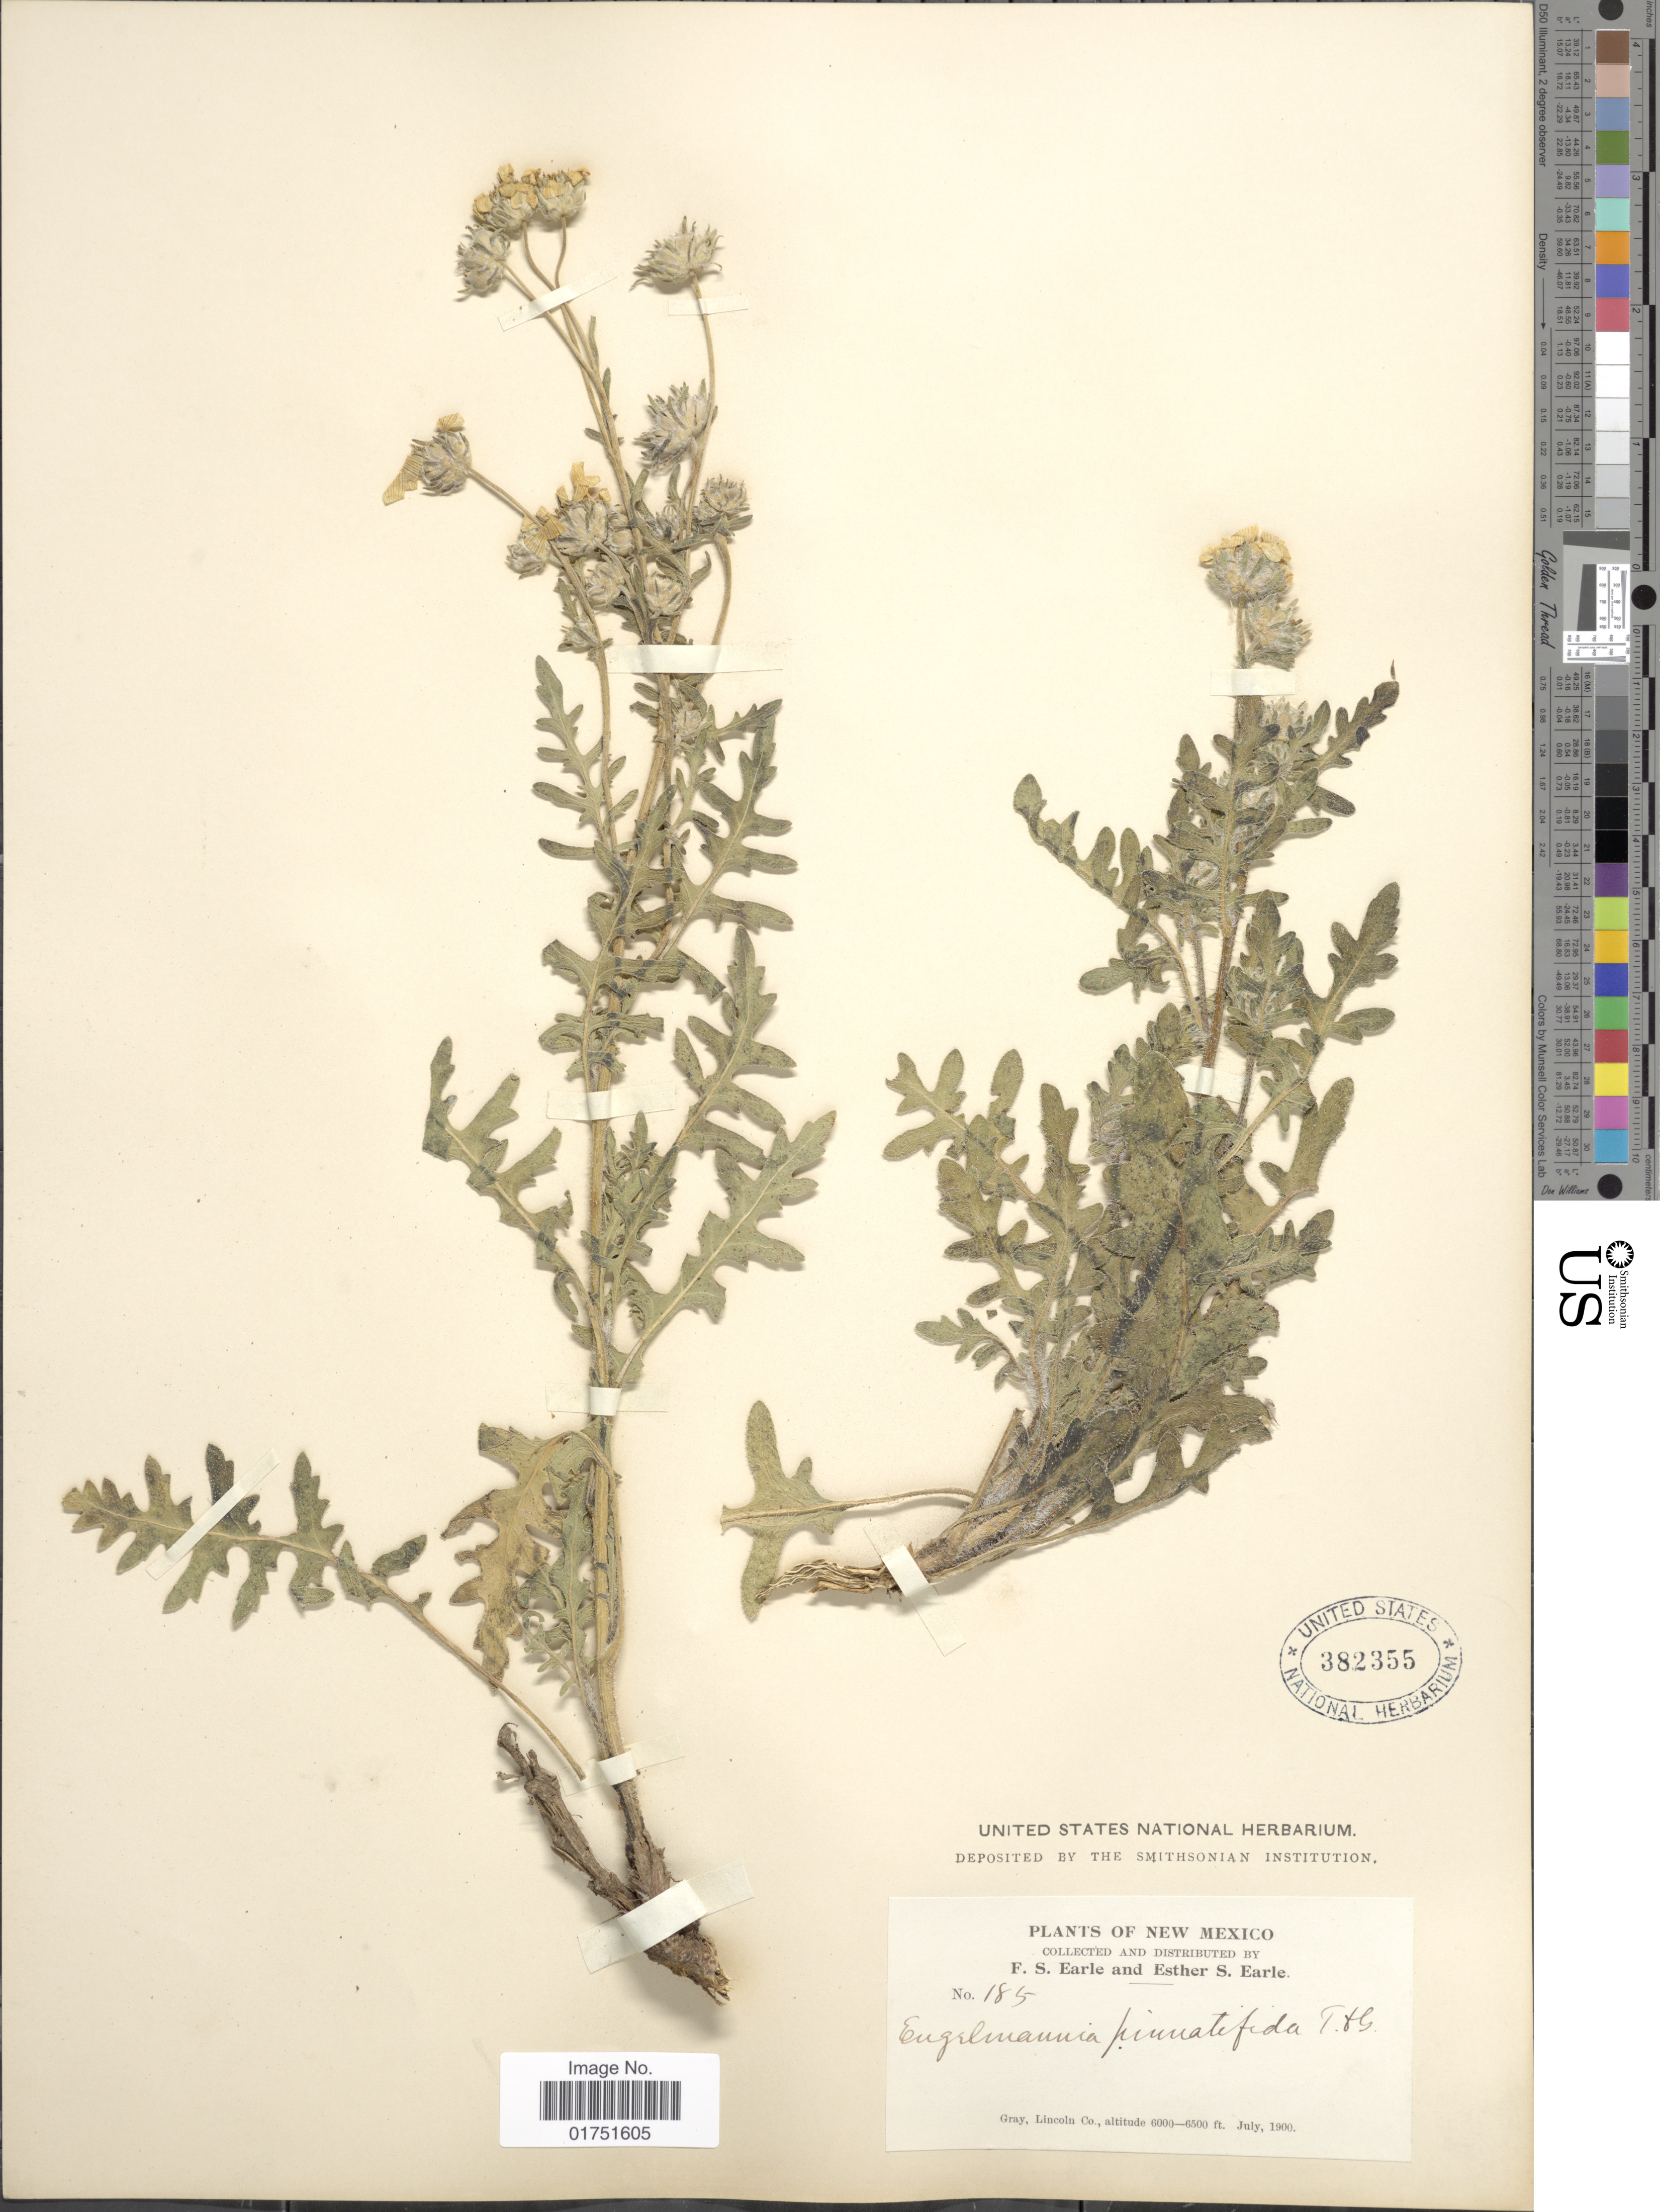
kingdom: Plantae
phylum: Tracheophyta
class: Magnoliopsida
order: Asterales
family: Asteraceae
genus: Engelmannia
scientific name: Engelmannia pinnatifida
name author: Torr. & A. Gray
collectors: F. S. Earle & E. S. Earle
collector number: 185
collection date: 1900-07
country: United States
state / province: New Mexico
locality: Gray, Lincoln Co.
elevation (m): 1829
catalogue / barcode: US 382355